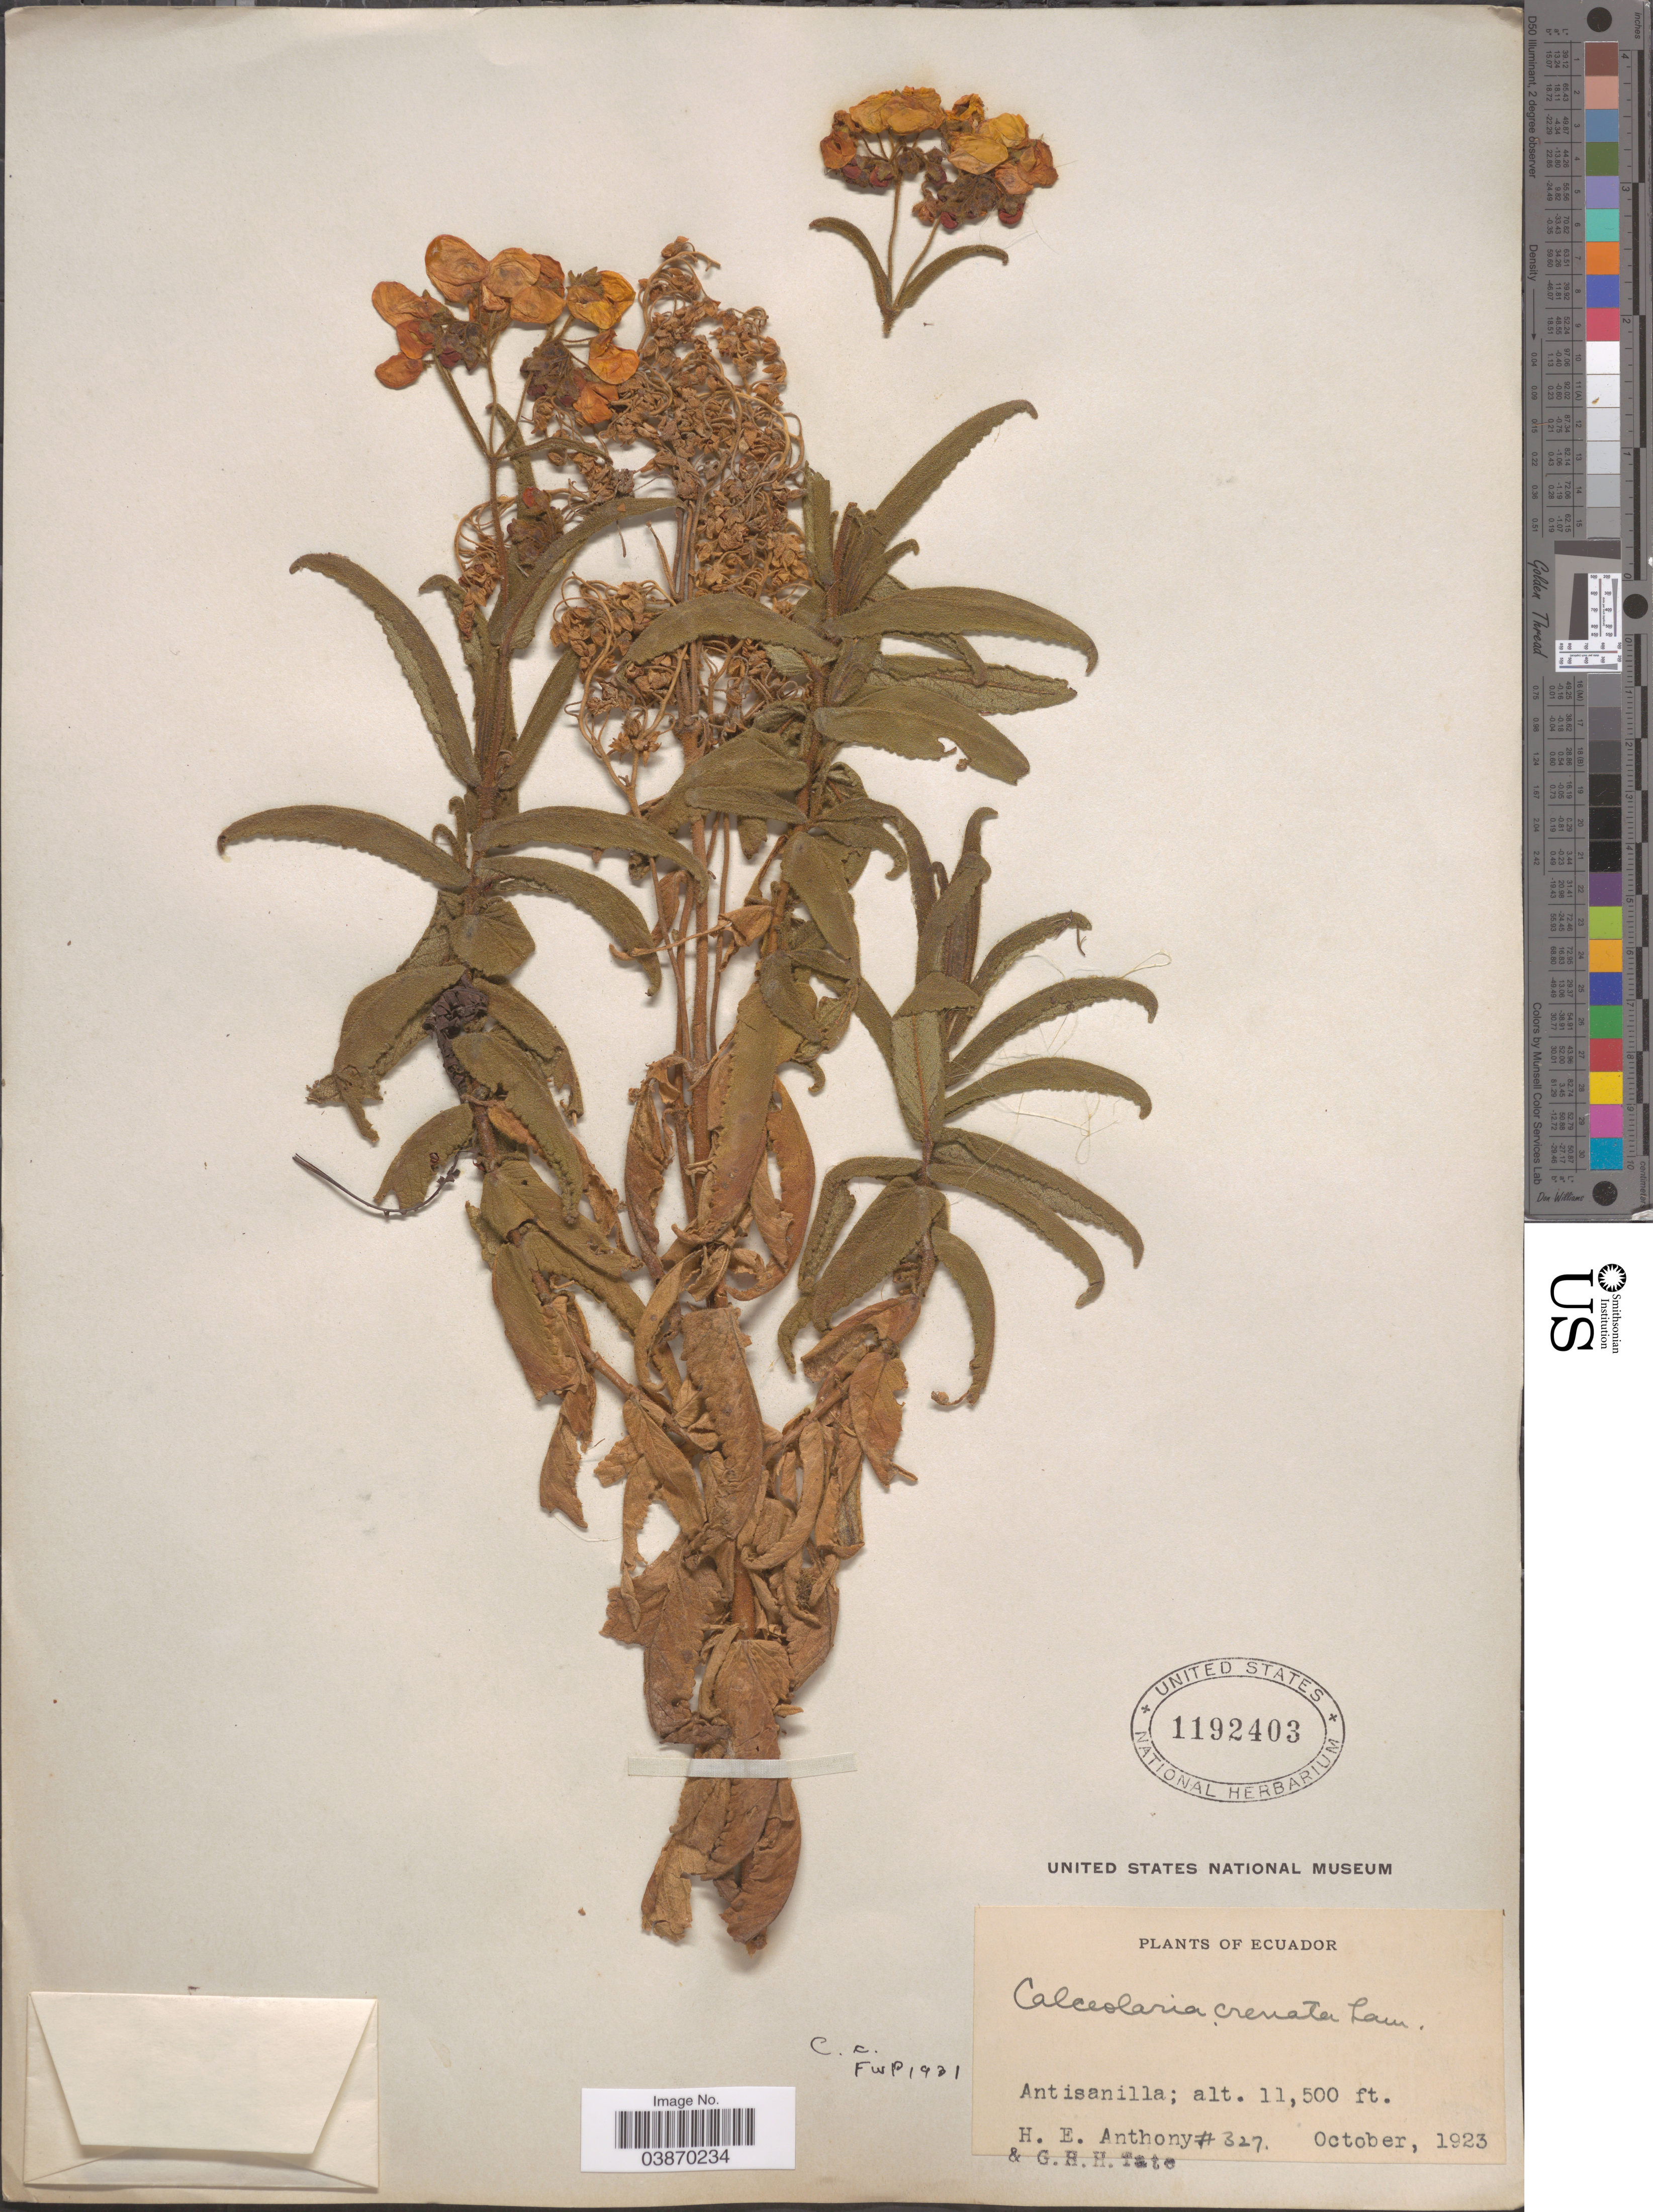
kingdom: Plantae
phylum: Tracheophyta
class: Magnoliopsida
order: Lamiales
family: Calceolariaceae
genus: Calceolaria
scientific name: Calceolaria crenata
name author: Lam.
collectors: H. E. Anthony & G. H. H.Tate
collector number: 327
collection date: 1923-10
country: Ecuador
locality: Antisanilla.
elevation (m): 3505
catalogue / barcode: US 1192403